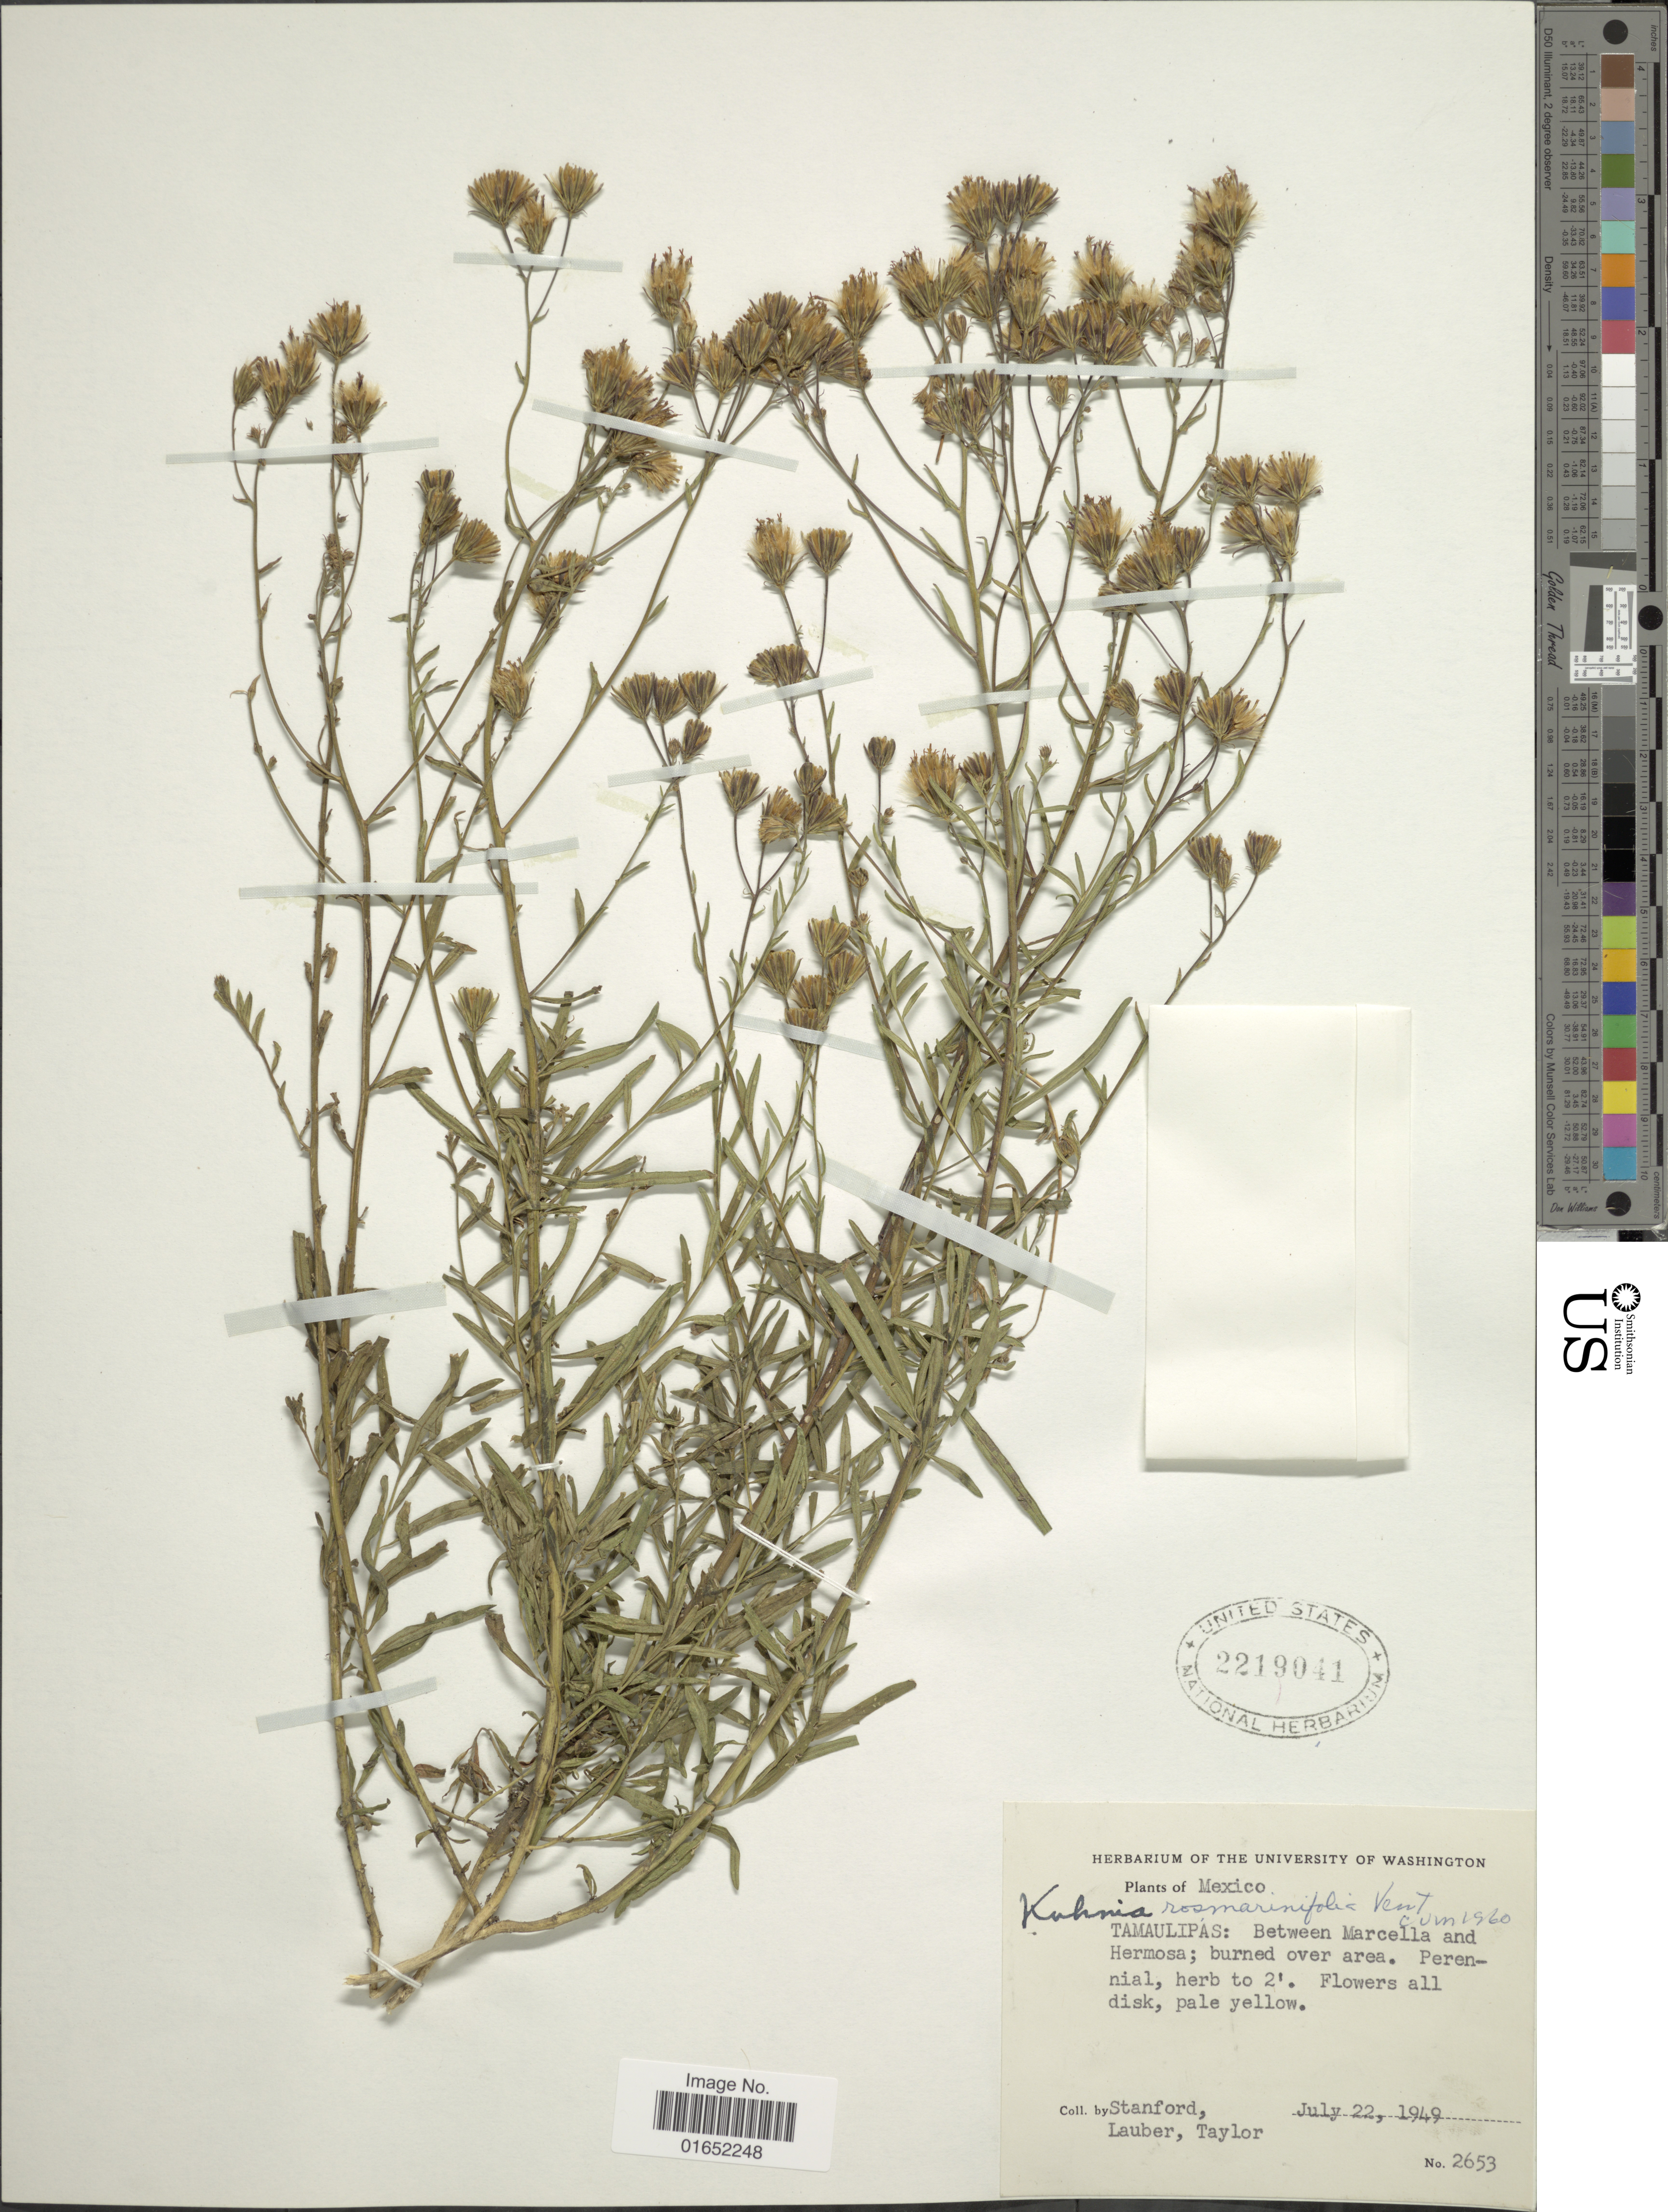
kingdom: Plantae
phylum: Tracheophyta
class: Magnoliopsida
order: Asterales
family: Asteraceae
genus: Brickellia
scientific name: Brickellia rosmarinifolia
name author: (Vent.) W.A. Weber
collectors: -. Stanford, Lauber, -- & -- Taylor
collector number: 2653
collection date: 1949-07-22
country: Mexico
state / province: Tamaulipas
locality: Between Marcella and Hermosa; burned over area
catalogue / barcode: US 2219041